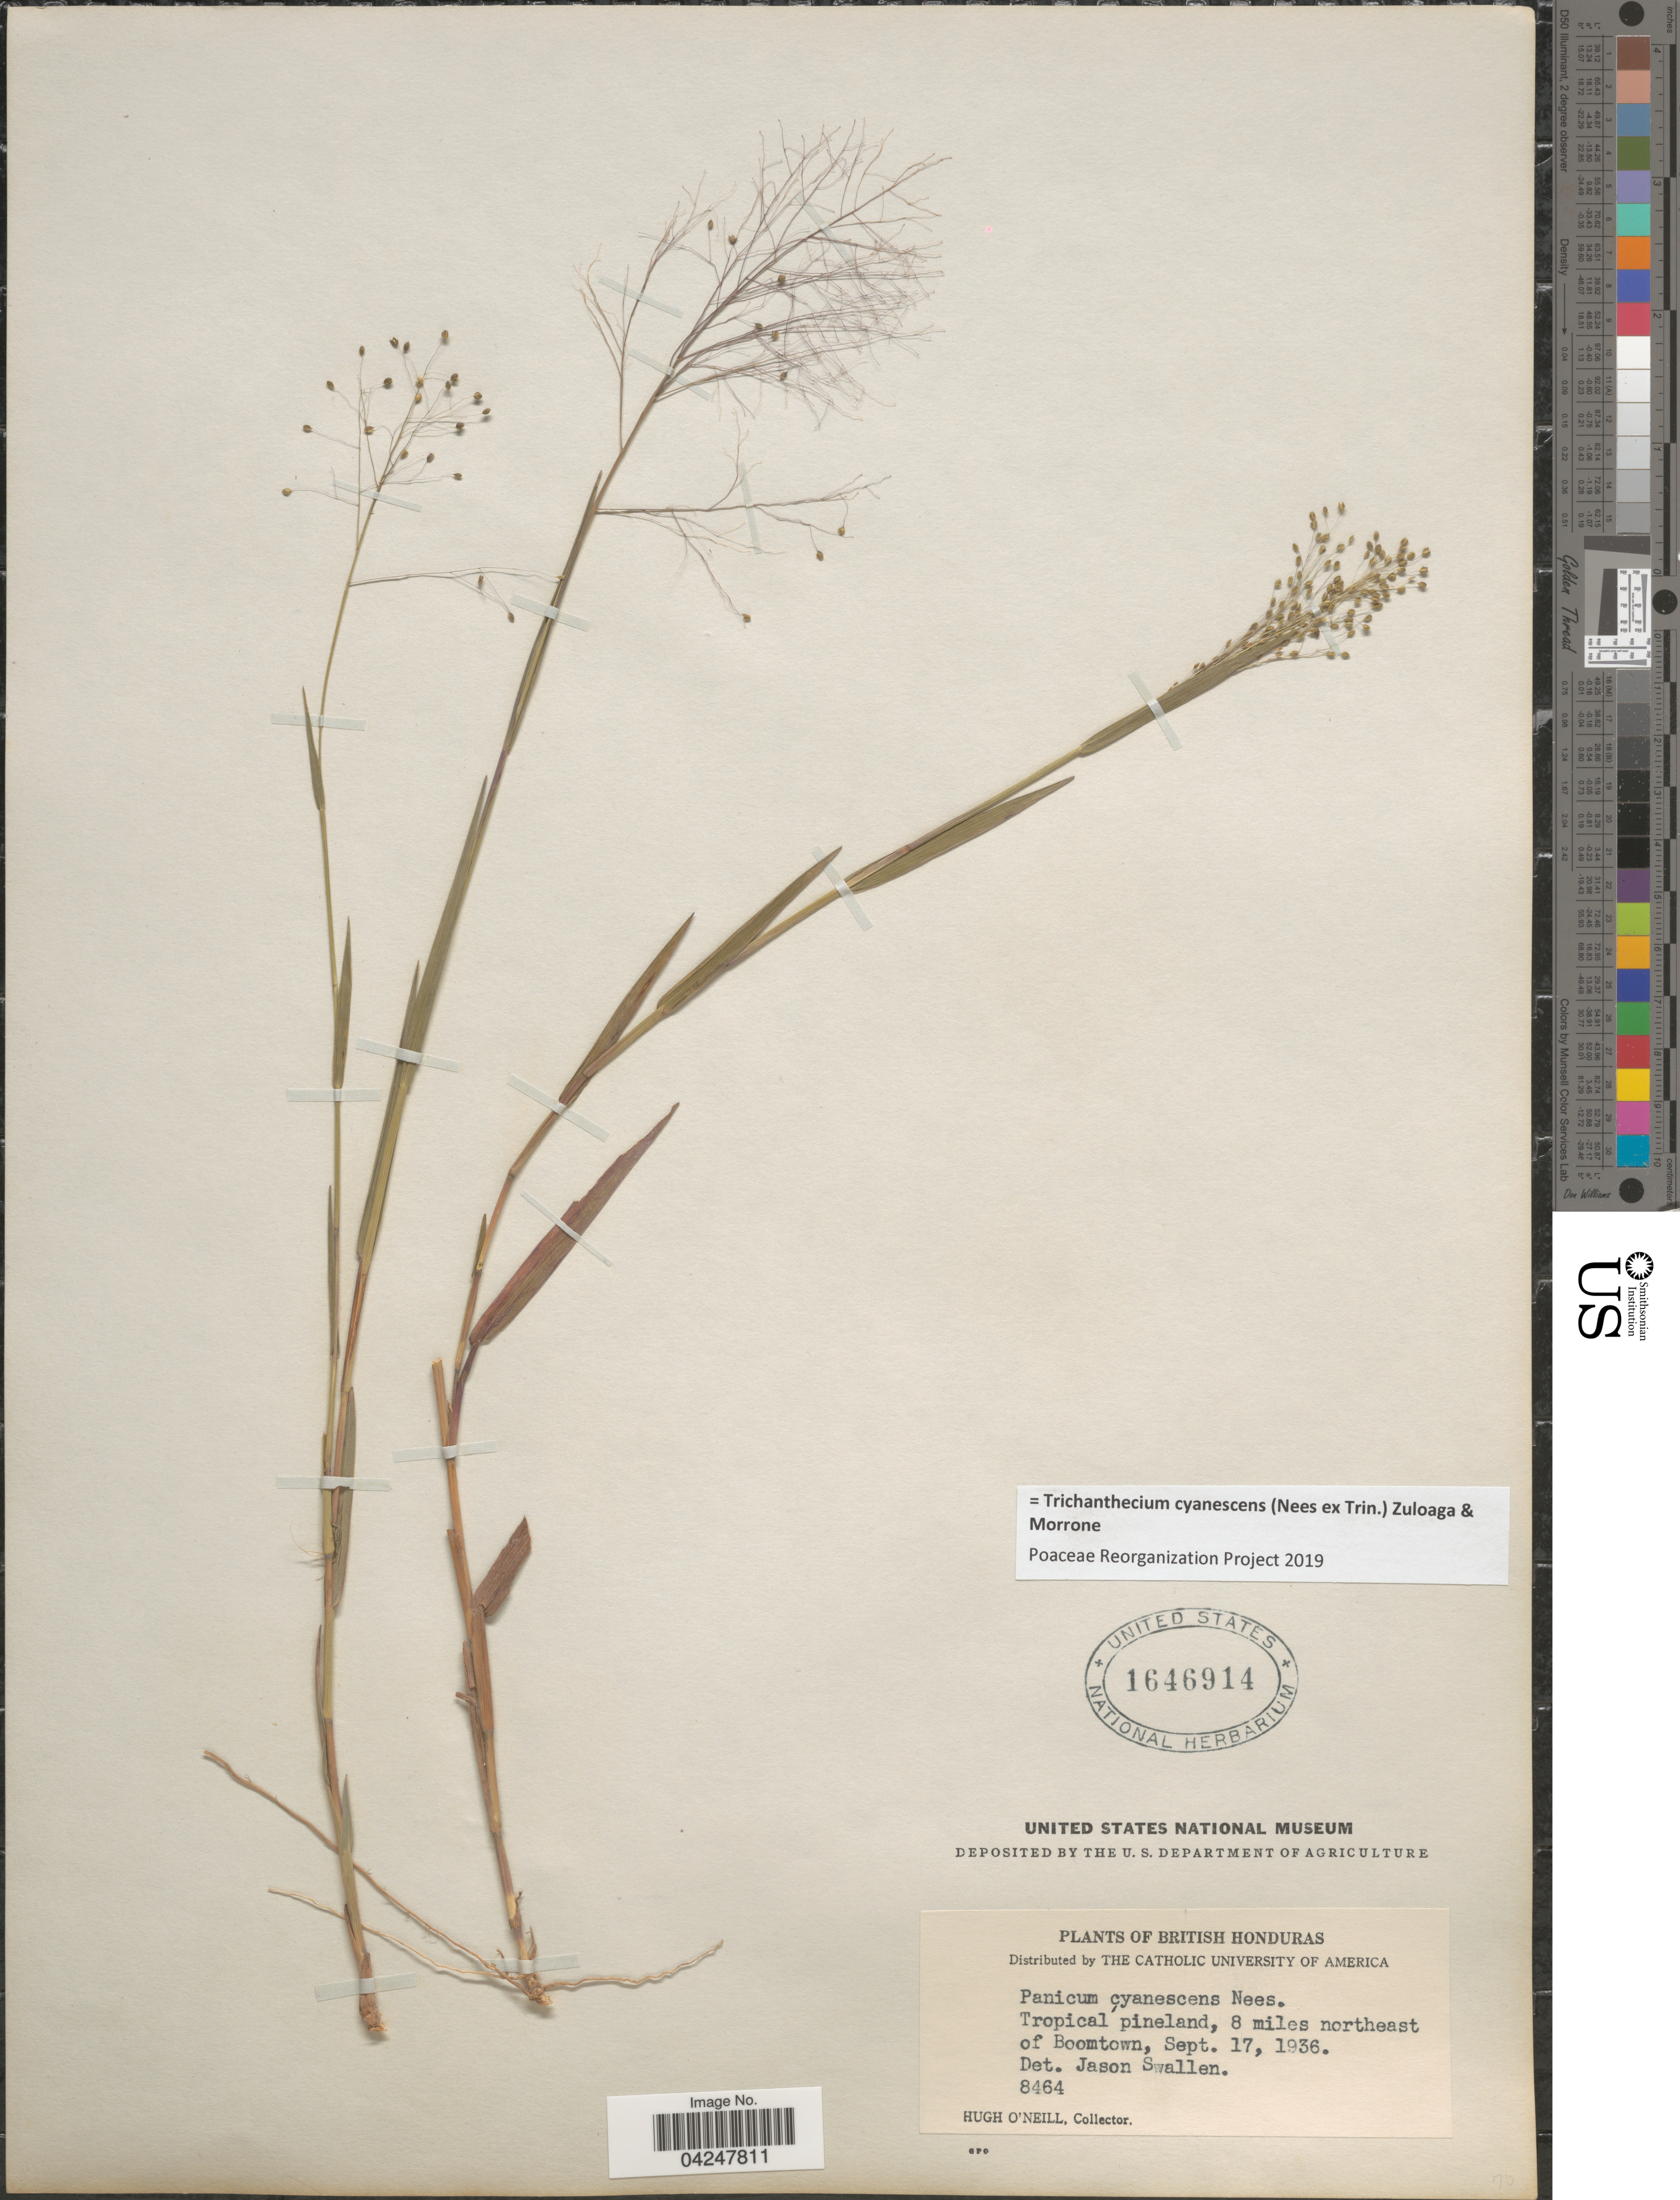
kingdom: Plantae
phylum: Tracheophyta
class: Liliopsida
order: Poales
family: Poaceae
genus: Trichanthecium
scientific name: Trichanthecium cyanescens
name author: (Nees ex Trin.) Zuloaga & Morrone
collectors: H. O'Neill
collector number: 8464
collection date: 1936-09-17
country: Belize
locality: British Honduras. Tropical pineland, 8 miles northeast of Boomtown.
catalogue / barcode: US 1646914